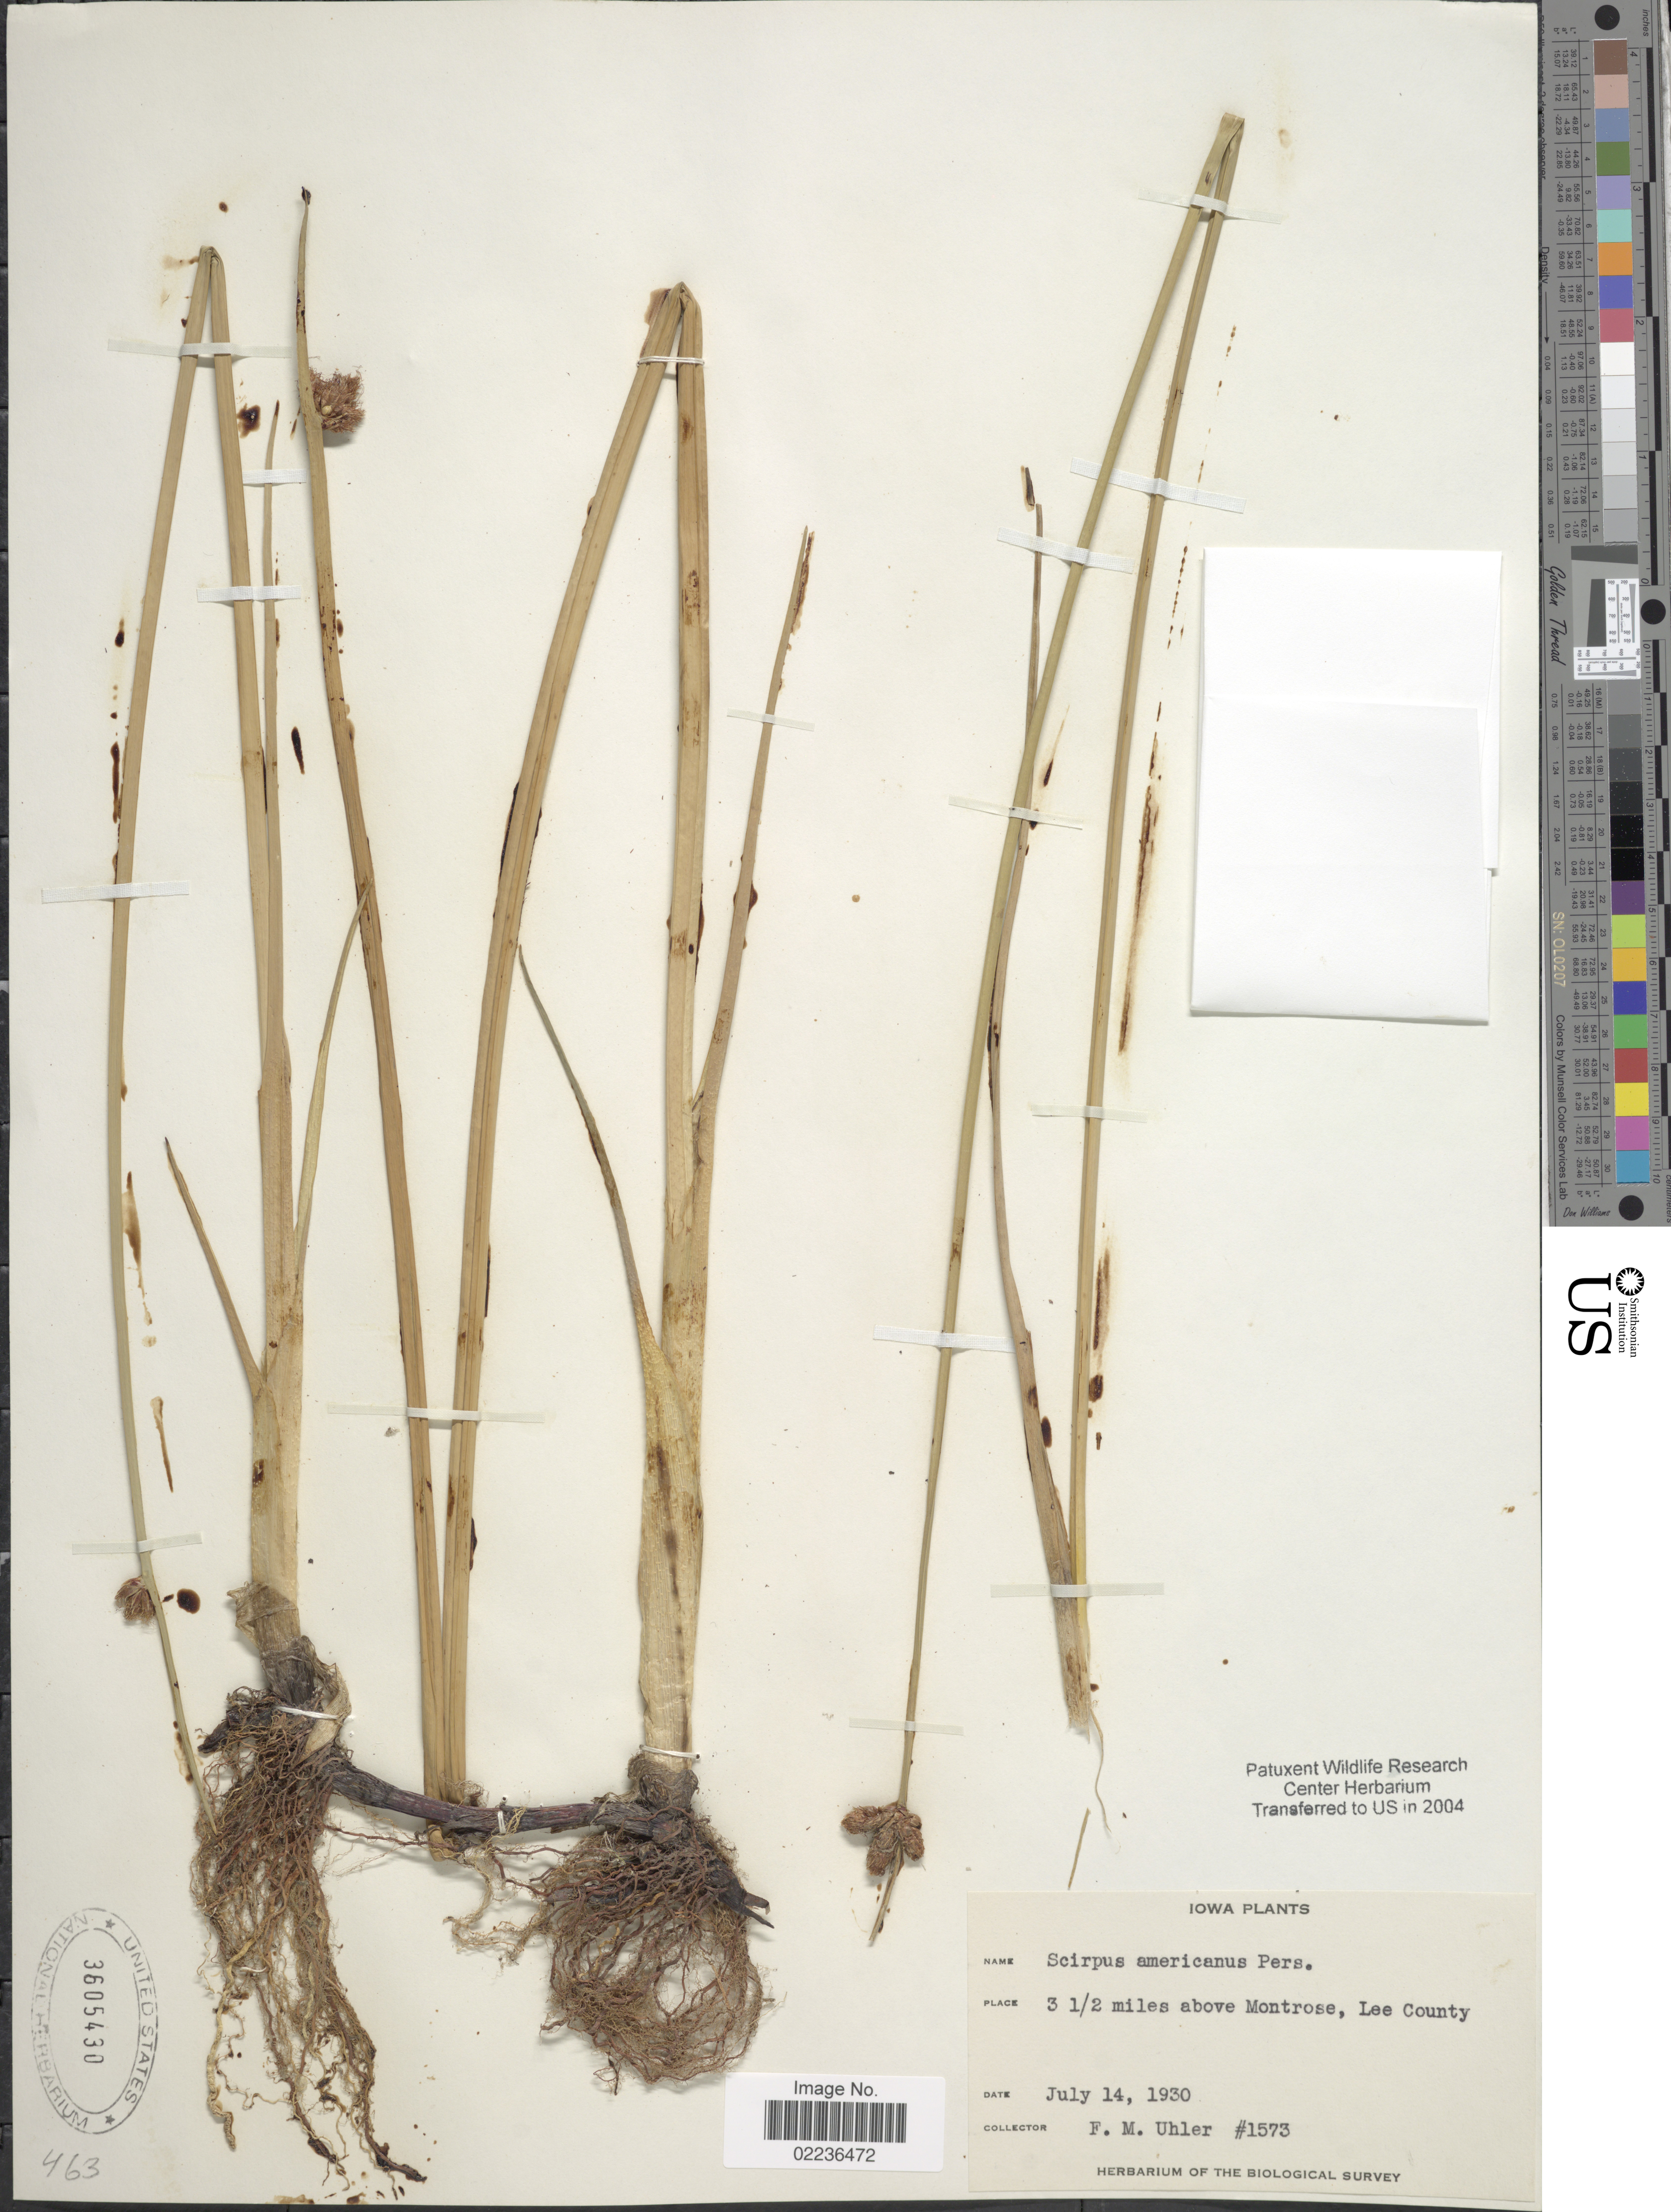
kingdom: Plantae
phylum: Tracheophyta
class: Liliopsida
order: Poales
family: Cyperaceae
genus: Schoenoplectus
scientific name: Schoenoplectus pungens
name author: (Vahl) Palla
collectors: F. M. Uhler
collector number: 1573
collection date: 1930-07-14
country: United States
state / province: Iowa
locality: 3 1/2 miles above Montrose, Lee County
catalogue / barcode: US 3605430